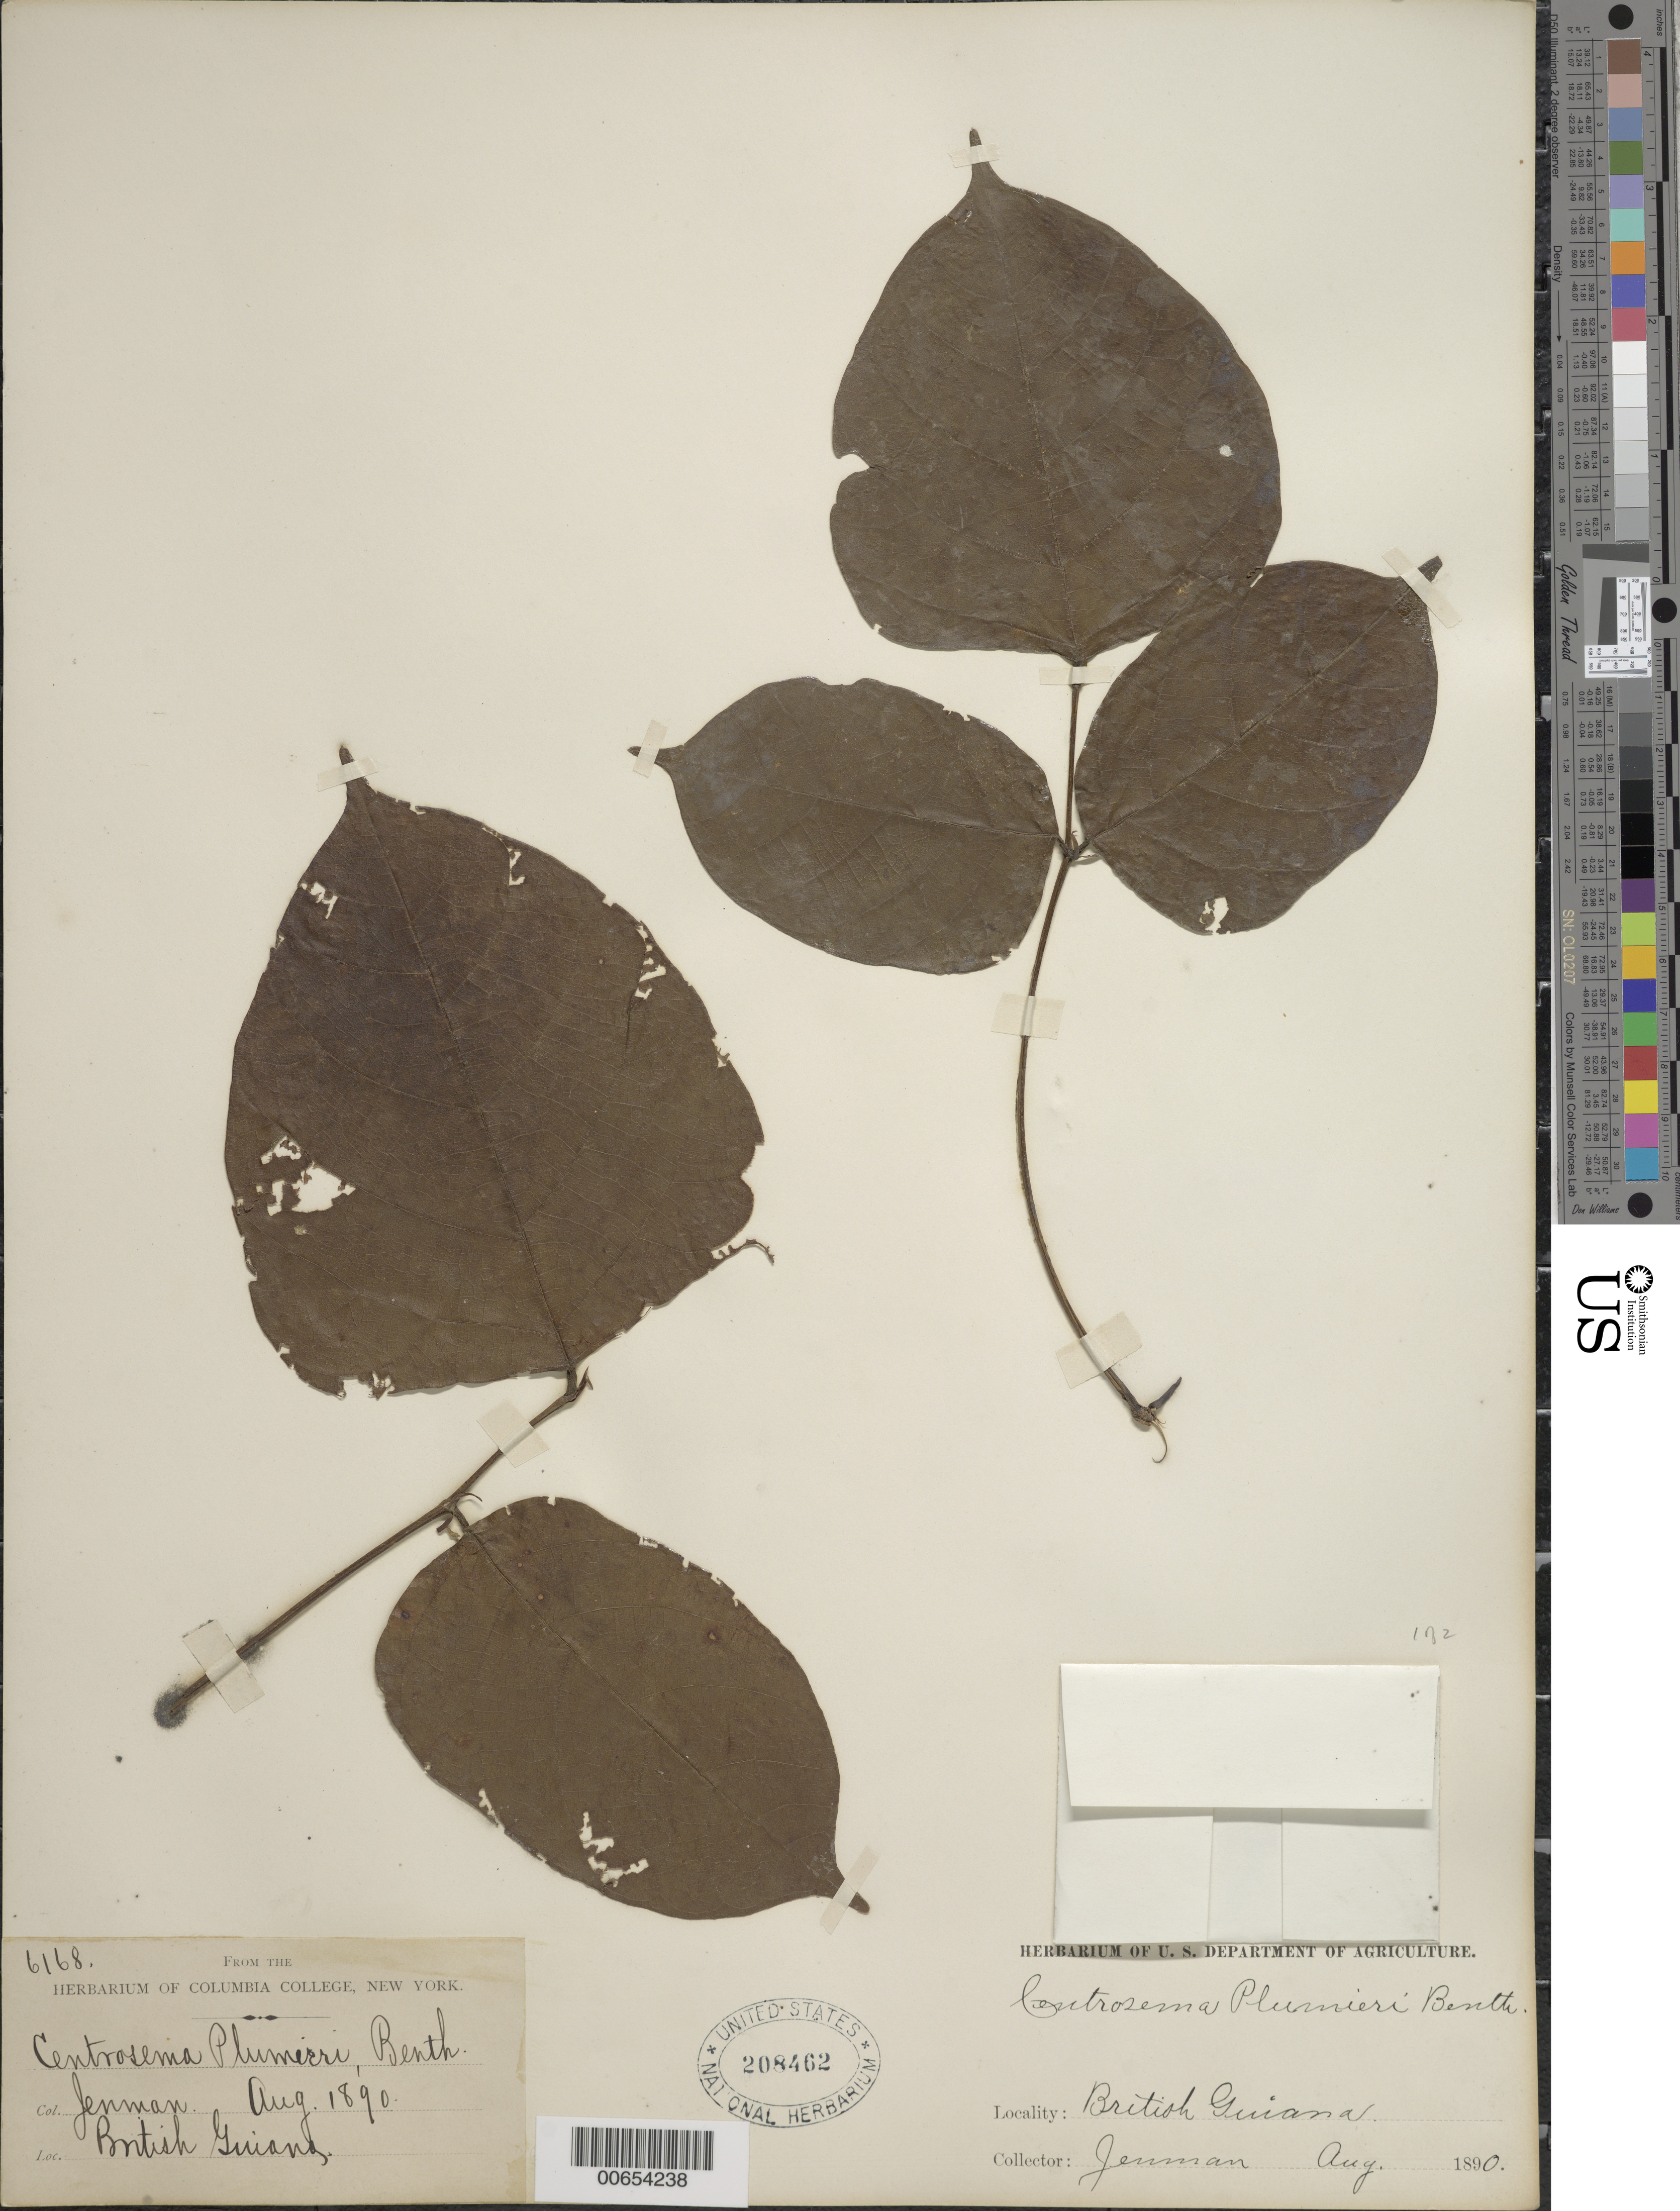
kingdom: Plantae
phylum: Tracheophyta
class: Magnoliopsida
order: Fabales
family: Fabaceae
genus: Centrosema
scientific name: Centrosema plumieri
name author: (Turpin ex Pers.) Benth.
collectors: G. S. Jenman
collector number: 6168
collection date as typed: August 1890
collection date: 1890-08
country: Guyana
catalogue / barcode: US 208462